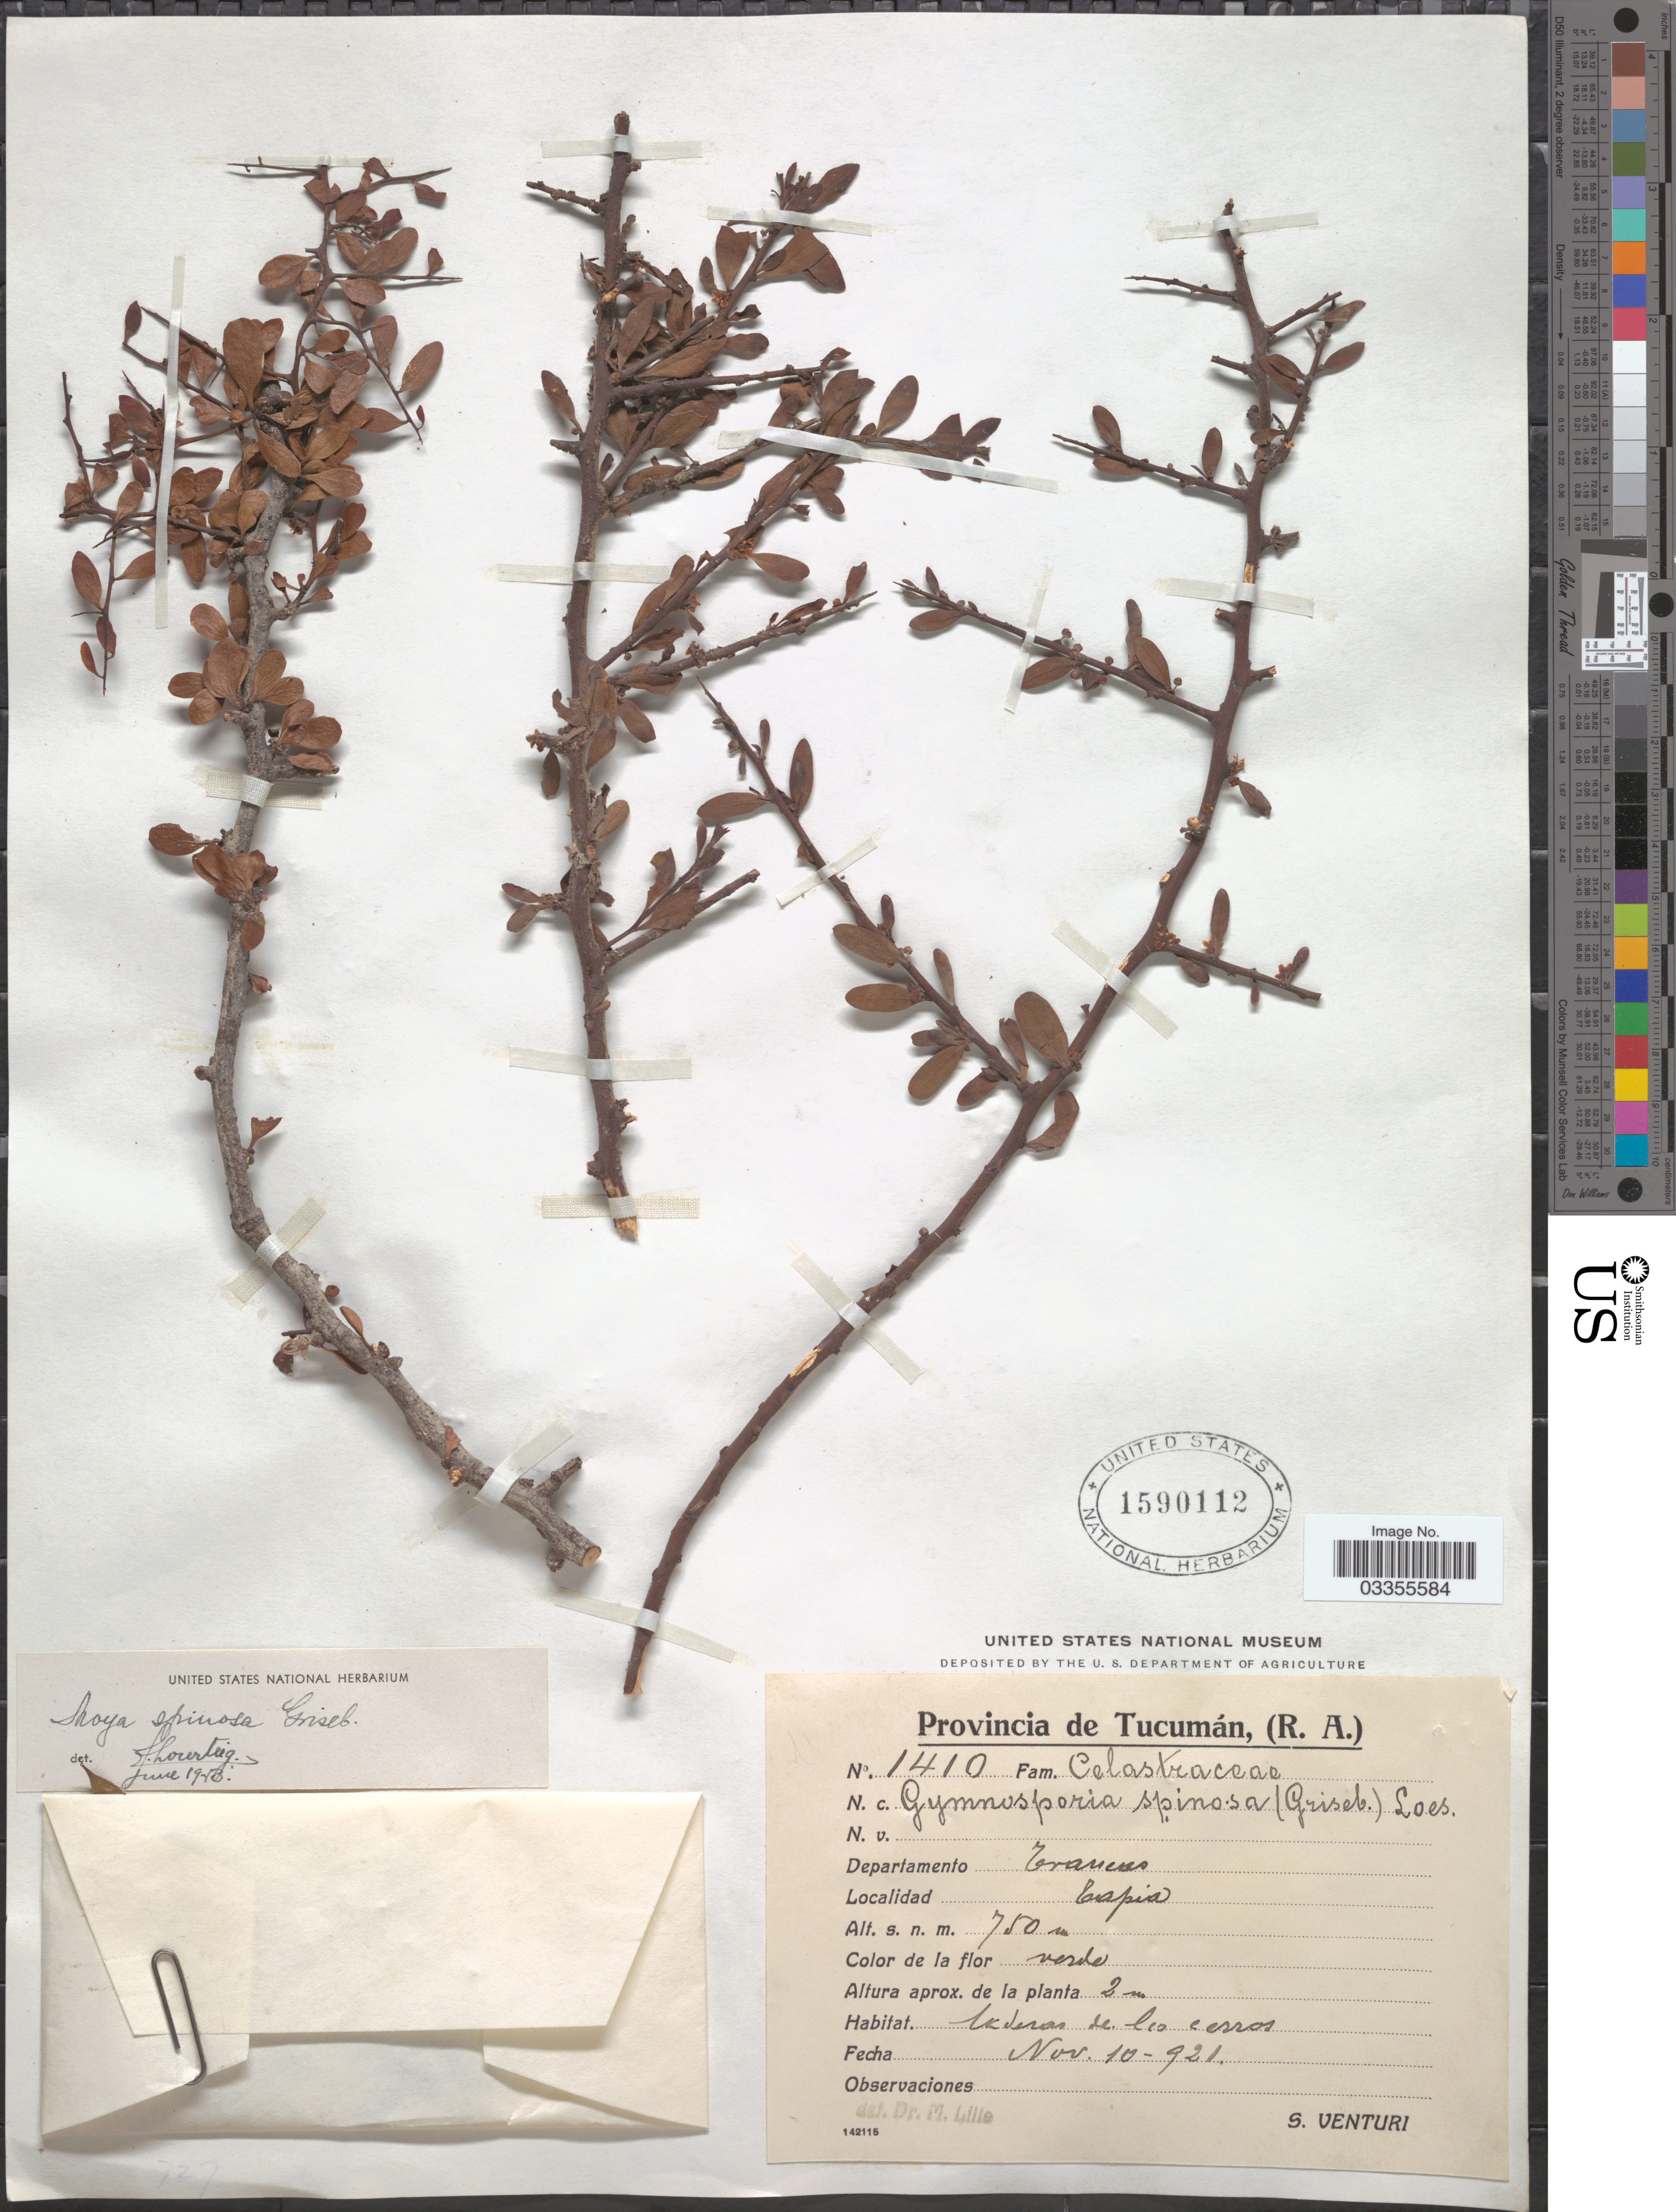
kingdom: Plantae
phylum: Tracheophyta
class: Magnoliopsida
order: Celastrales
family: Celastraceae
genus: Maytenus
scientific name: Maytenus spinosa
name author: (Griseb.) Lourteig & O'Donell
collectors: S. Venturi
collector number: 1410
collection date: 1921-11-10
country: Argentina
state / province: Tucuman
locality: (R. A.) Departamento Trancas. Capia.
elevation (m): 750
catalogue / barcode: US 1590112